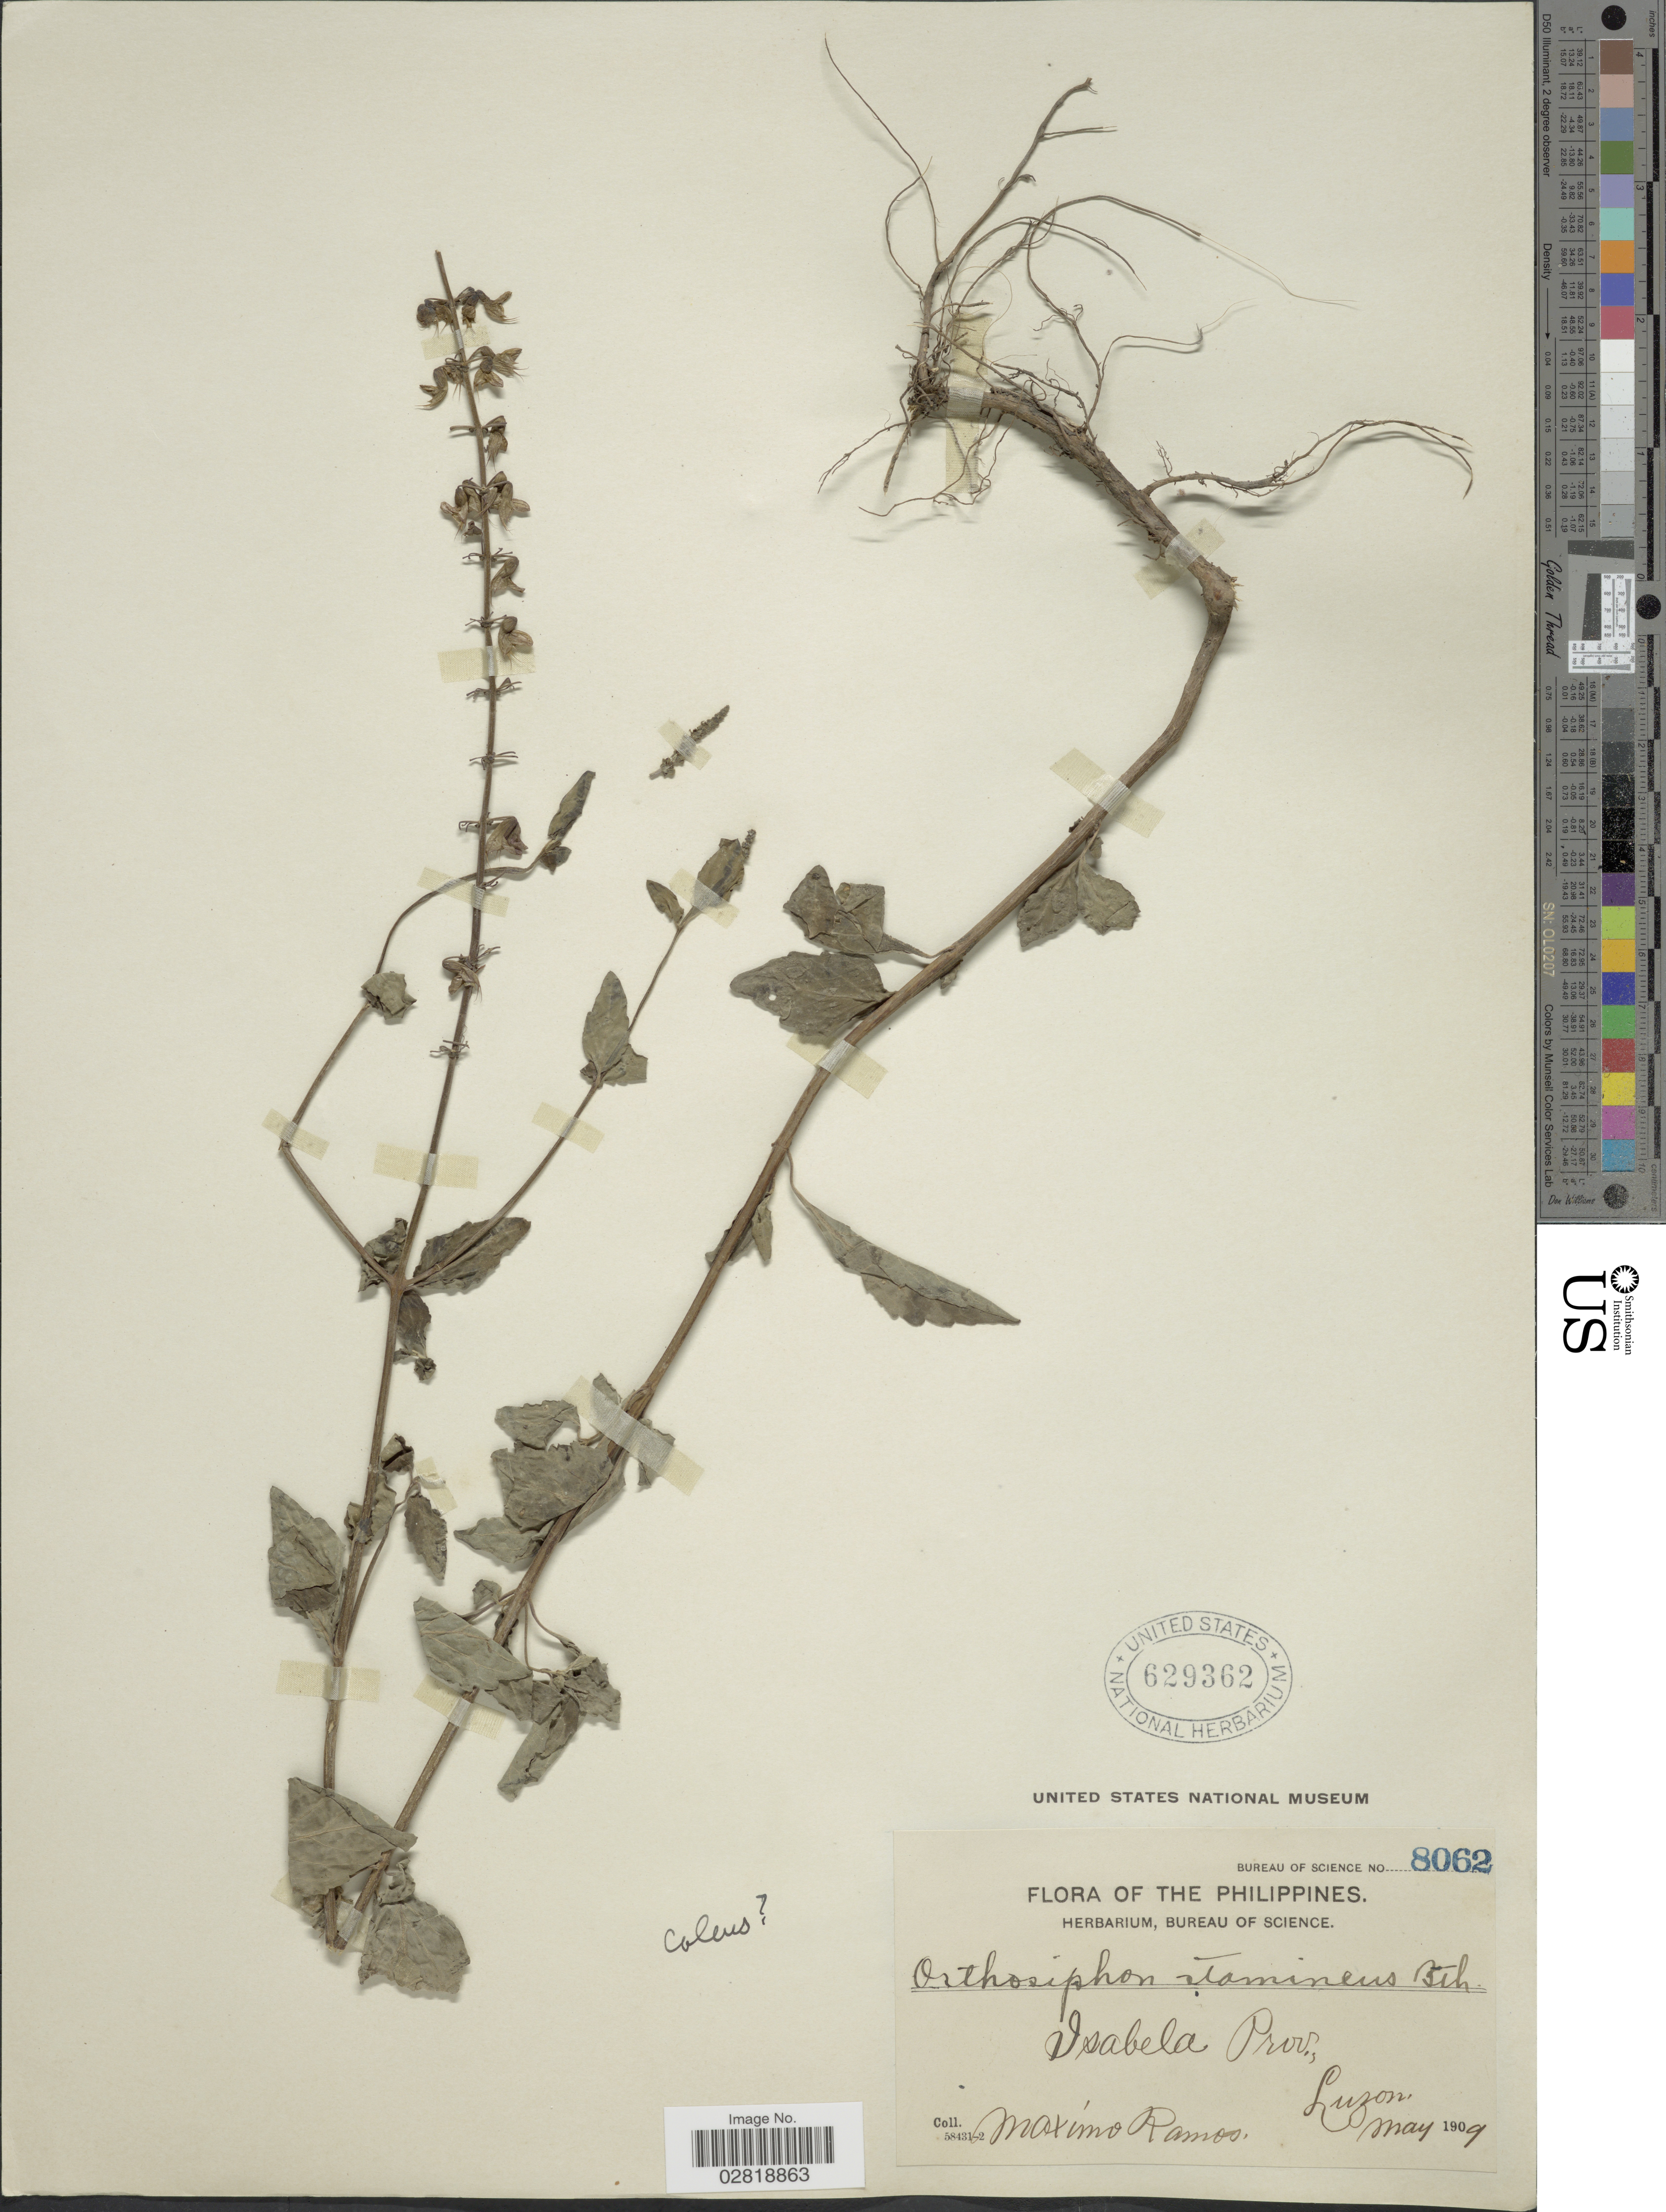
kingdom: Plantae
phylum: Tracheophyta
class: Magnoliopsida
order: Lamiales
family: Lamiaceae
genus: Plectranthus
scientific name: Plectranthus sp.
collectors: M. Ramos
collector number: Bureau of Science 8062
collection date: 1909-05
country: Philippines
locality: Isabela Prov., Luzon.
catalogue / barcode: US 629362